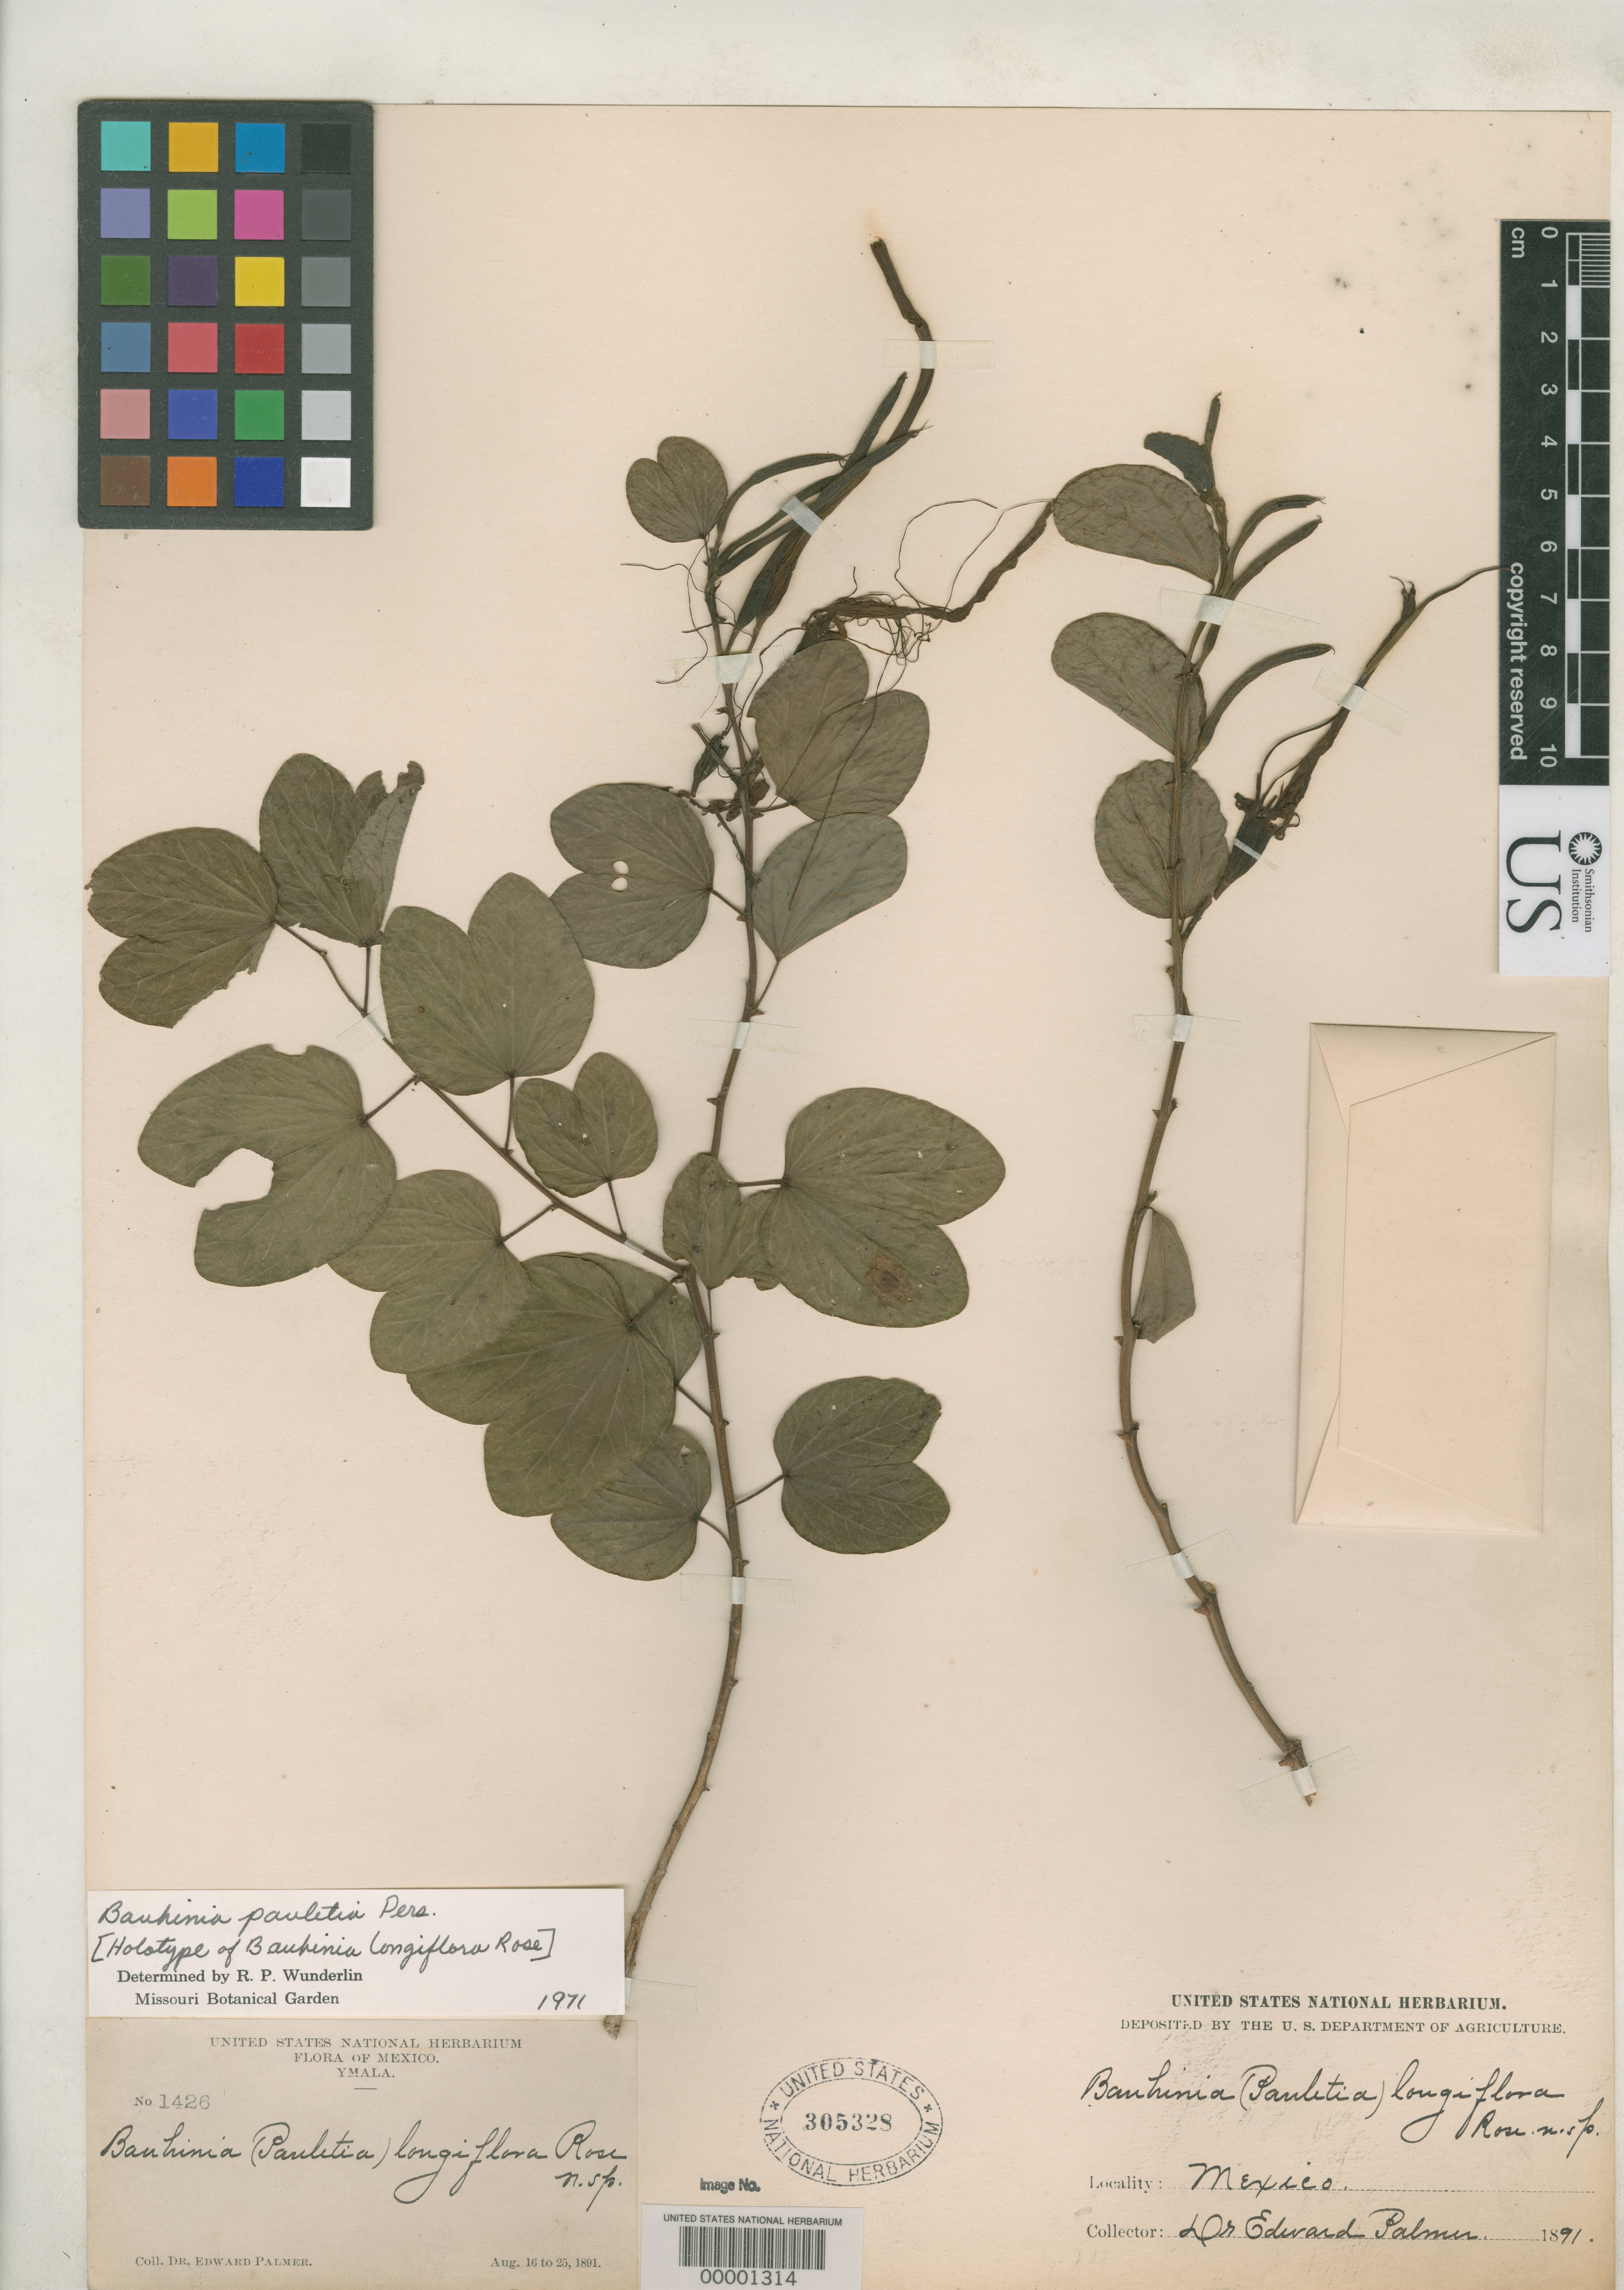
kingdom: Plantae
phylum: Tracheophyta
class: Magnoliopsida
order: Fabales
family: Fabaceae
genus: Bauhinia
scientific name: Bauhinia longiflora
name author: Rose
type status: Holotype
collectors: E. Palmer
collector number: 1426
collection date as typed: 16 Aug 1891 to 25 Aug 1891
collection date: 1891-08-16/1891-08-25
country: Mexico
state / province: Sinaloa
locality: Ymala.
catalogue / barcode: US 305328